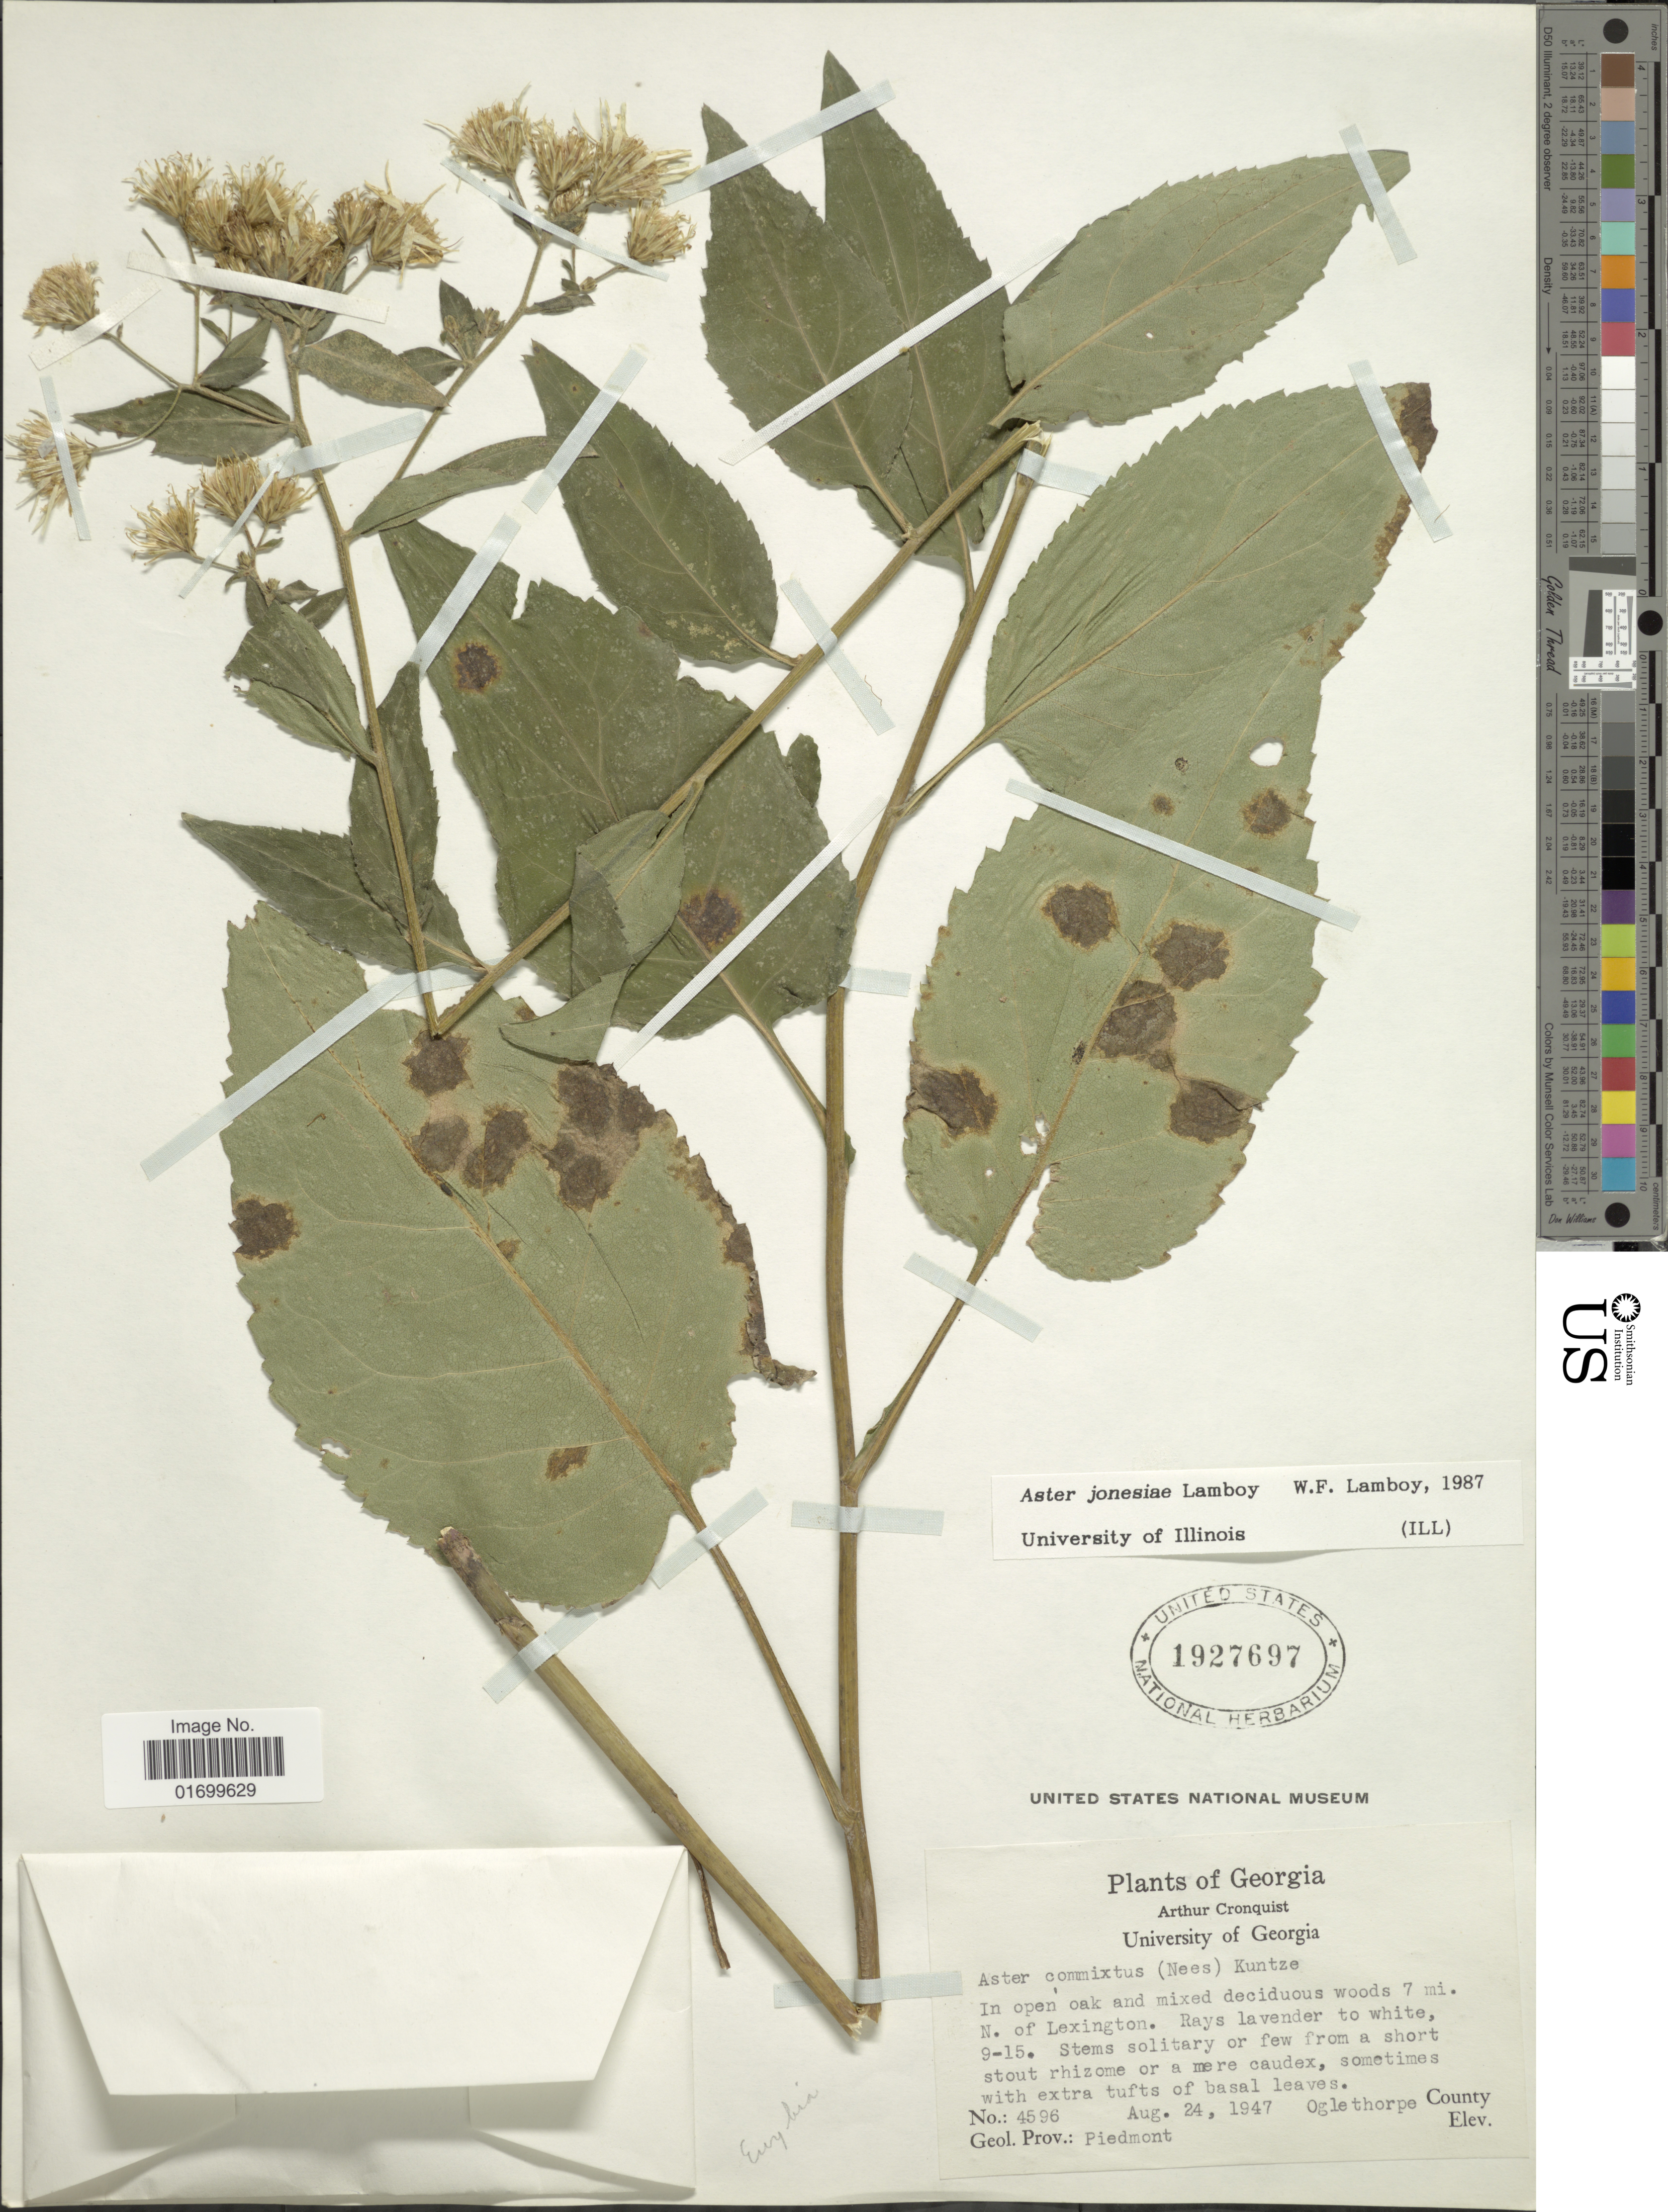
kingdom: Plantae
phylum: Tracheophyta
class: Magnoliopsida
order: Asterales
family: Asteraceae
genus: Eurybia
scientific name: Eurybia jonesiae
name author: (Lamboy) G.L. Nesom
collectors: A. J. Cronquist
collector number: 4596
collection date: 1947-08-24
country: United States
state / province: Georgia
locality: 7 mi. N. of Lexington, Oglethorpe County.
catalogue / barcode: US 1927697